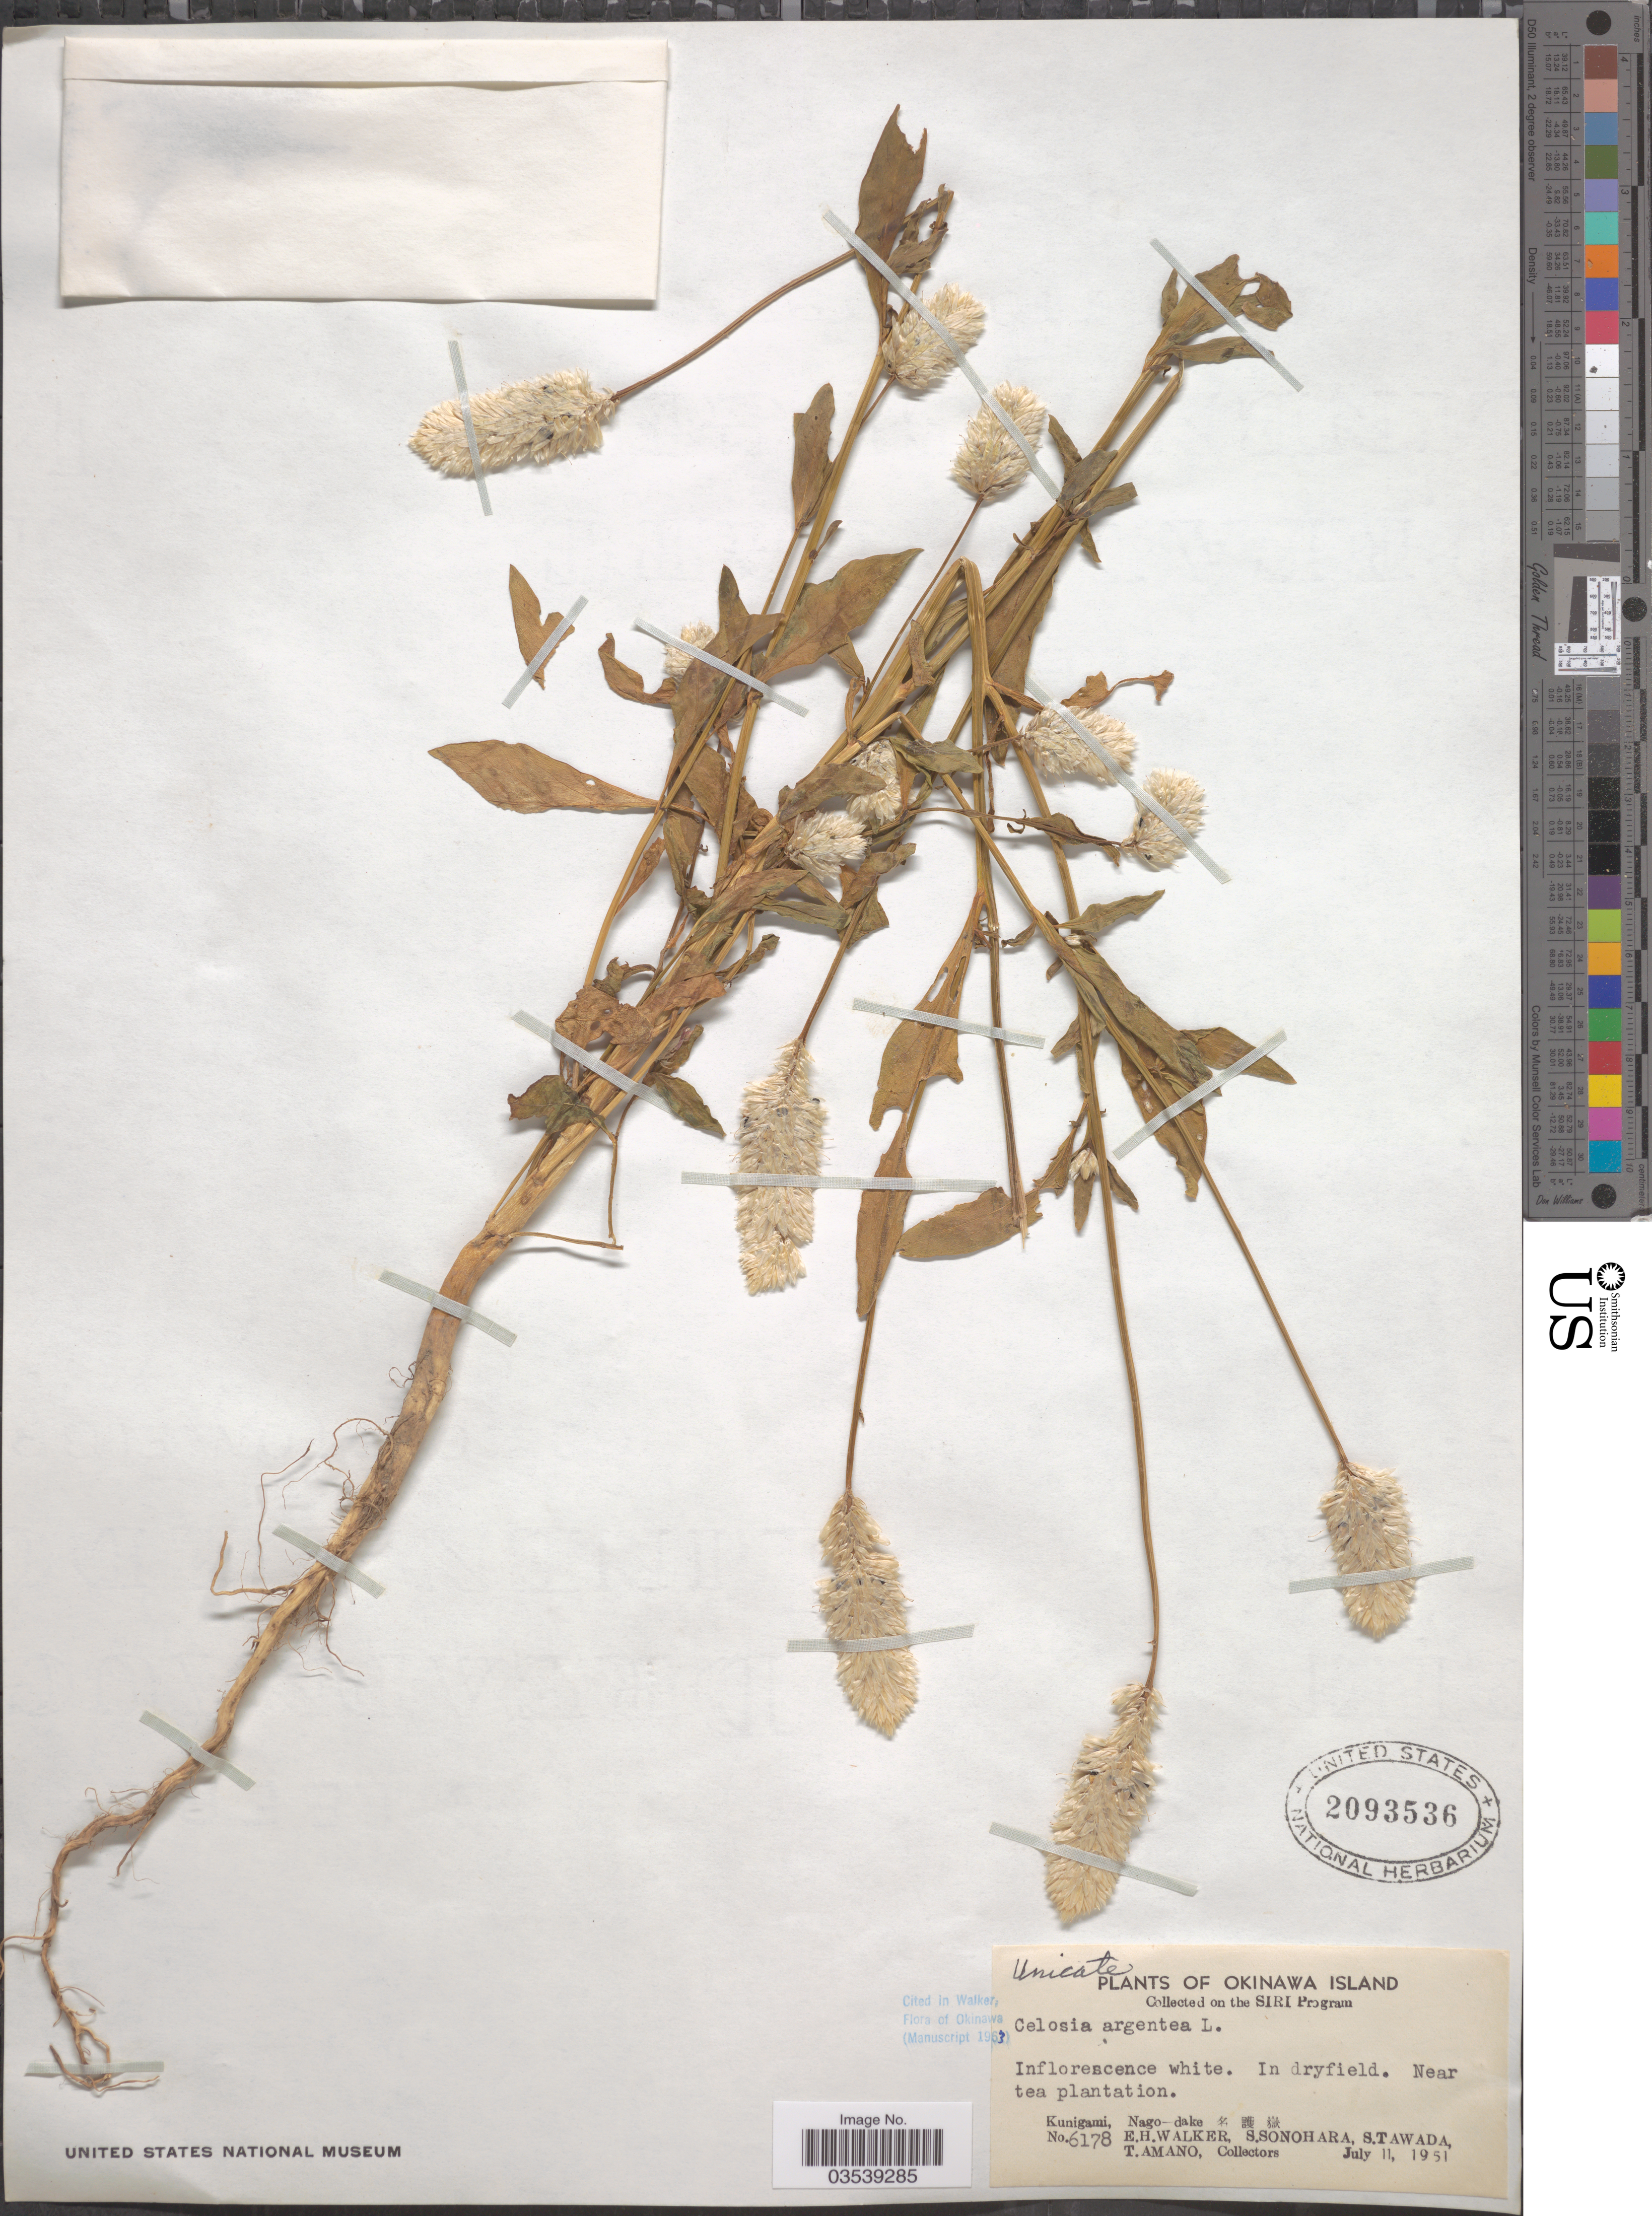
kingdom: Plantae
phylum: Tracheophyta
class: Magnoliopsida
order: Caryophyllales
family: Amaranthaceae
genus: Celosia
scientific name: Celosia argentea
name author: L.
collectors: E. H. Walker, S. Sonohara, S. Tawada & T. Amano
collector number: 6178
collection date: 1951-07-11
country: Japan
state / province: Okinawa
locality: Okinawa Island. Near tea plantation. Kunigami, Nago-dake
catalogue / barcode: US 2093536